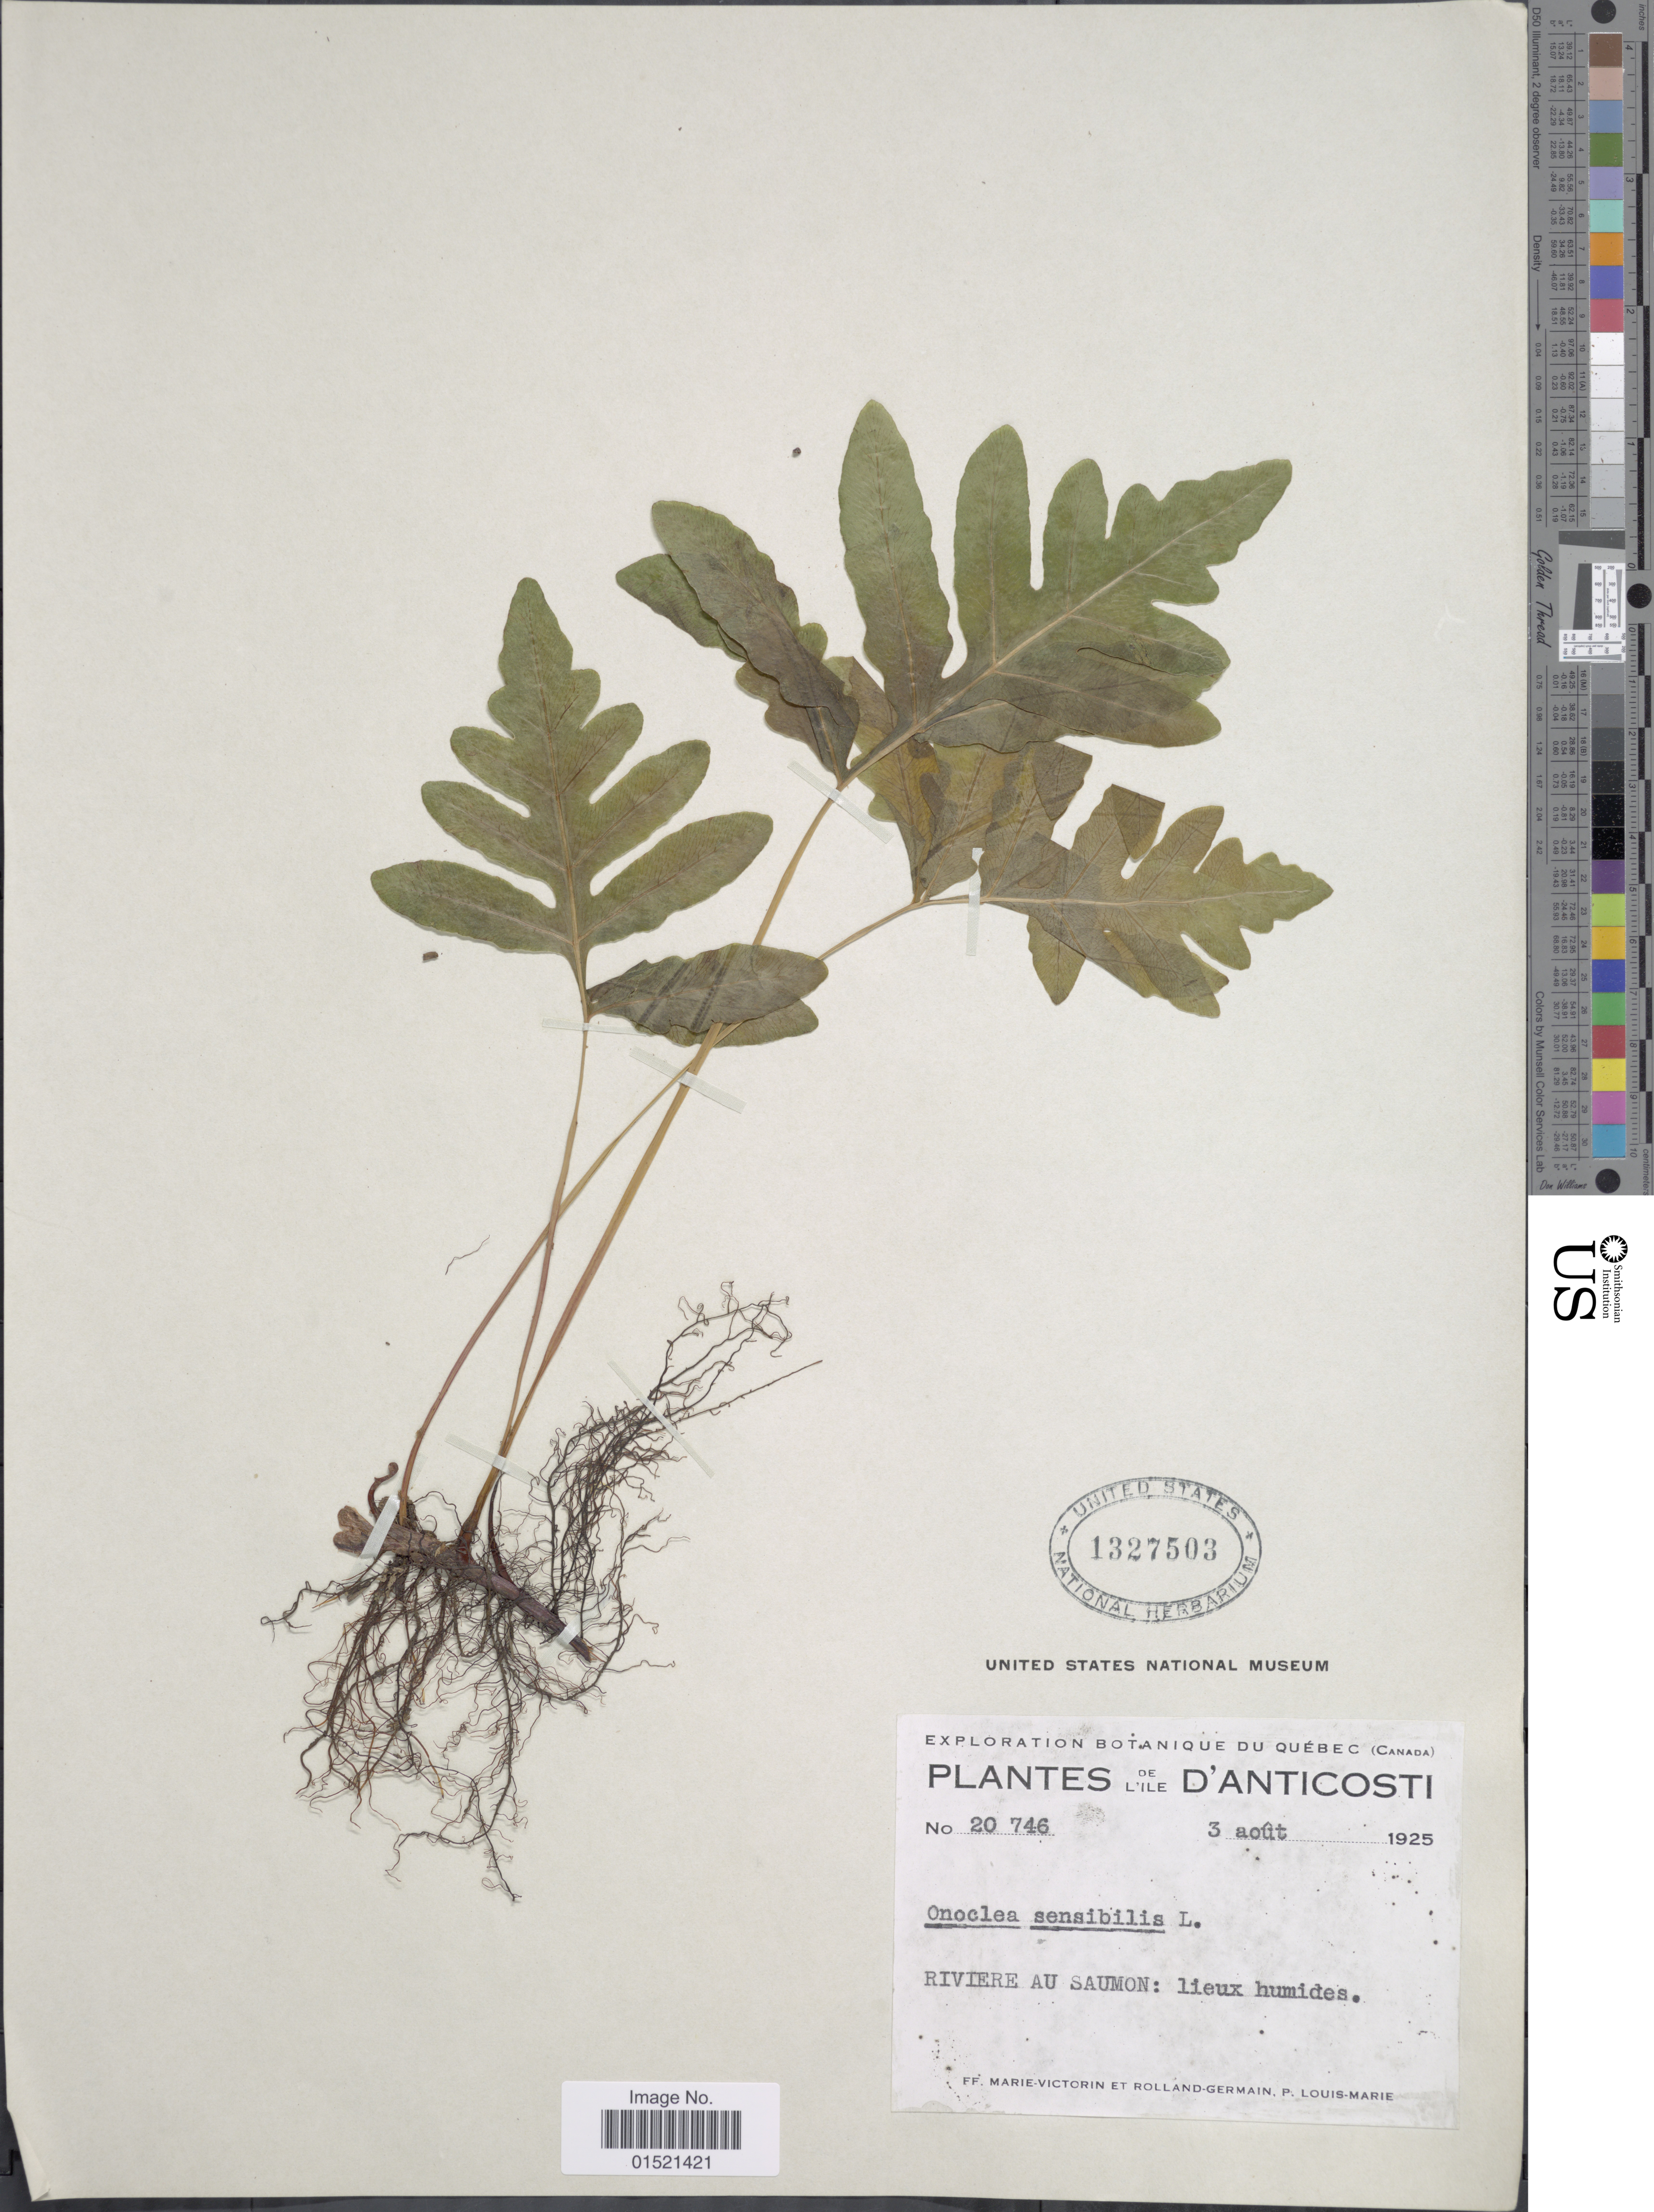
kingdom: Plantae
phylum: Tracheophyta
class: Polypodiopsida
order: Polypodiales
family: Onocleaceae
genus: Onoclea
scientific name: Onoclea sensibilis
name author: L.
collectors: Fr. Marie-Victorin, Rolland-Germain & L.-M. LaLonde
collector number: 20746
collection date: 1925-08-03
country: Canada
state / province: Quebec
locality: De L'ile D'Anticosti, Riviere Au Saumon: lieux humides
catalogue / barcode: US 1327503